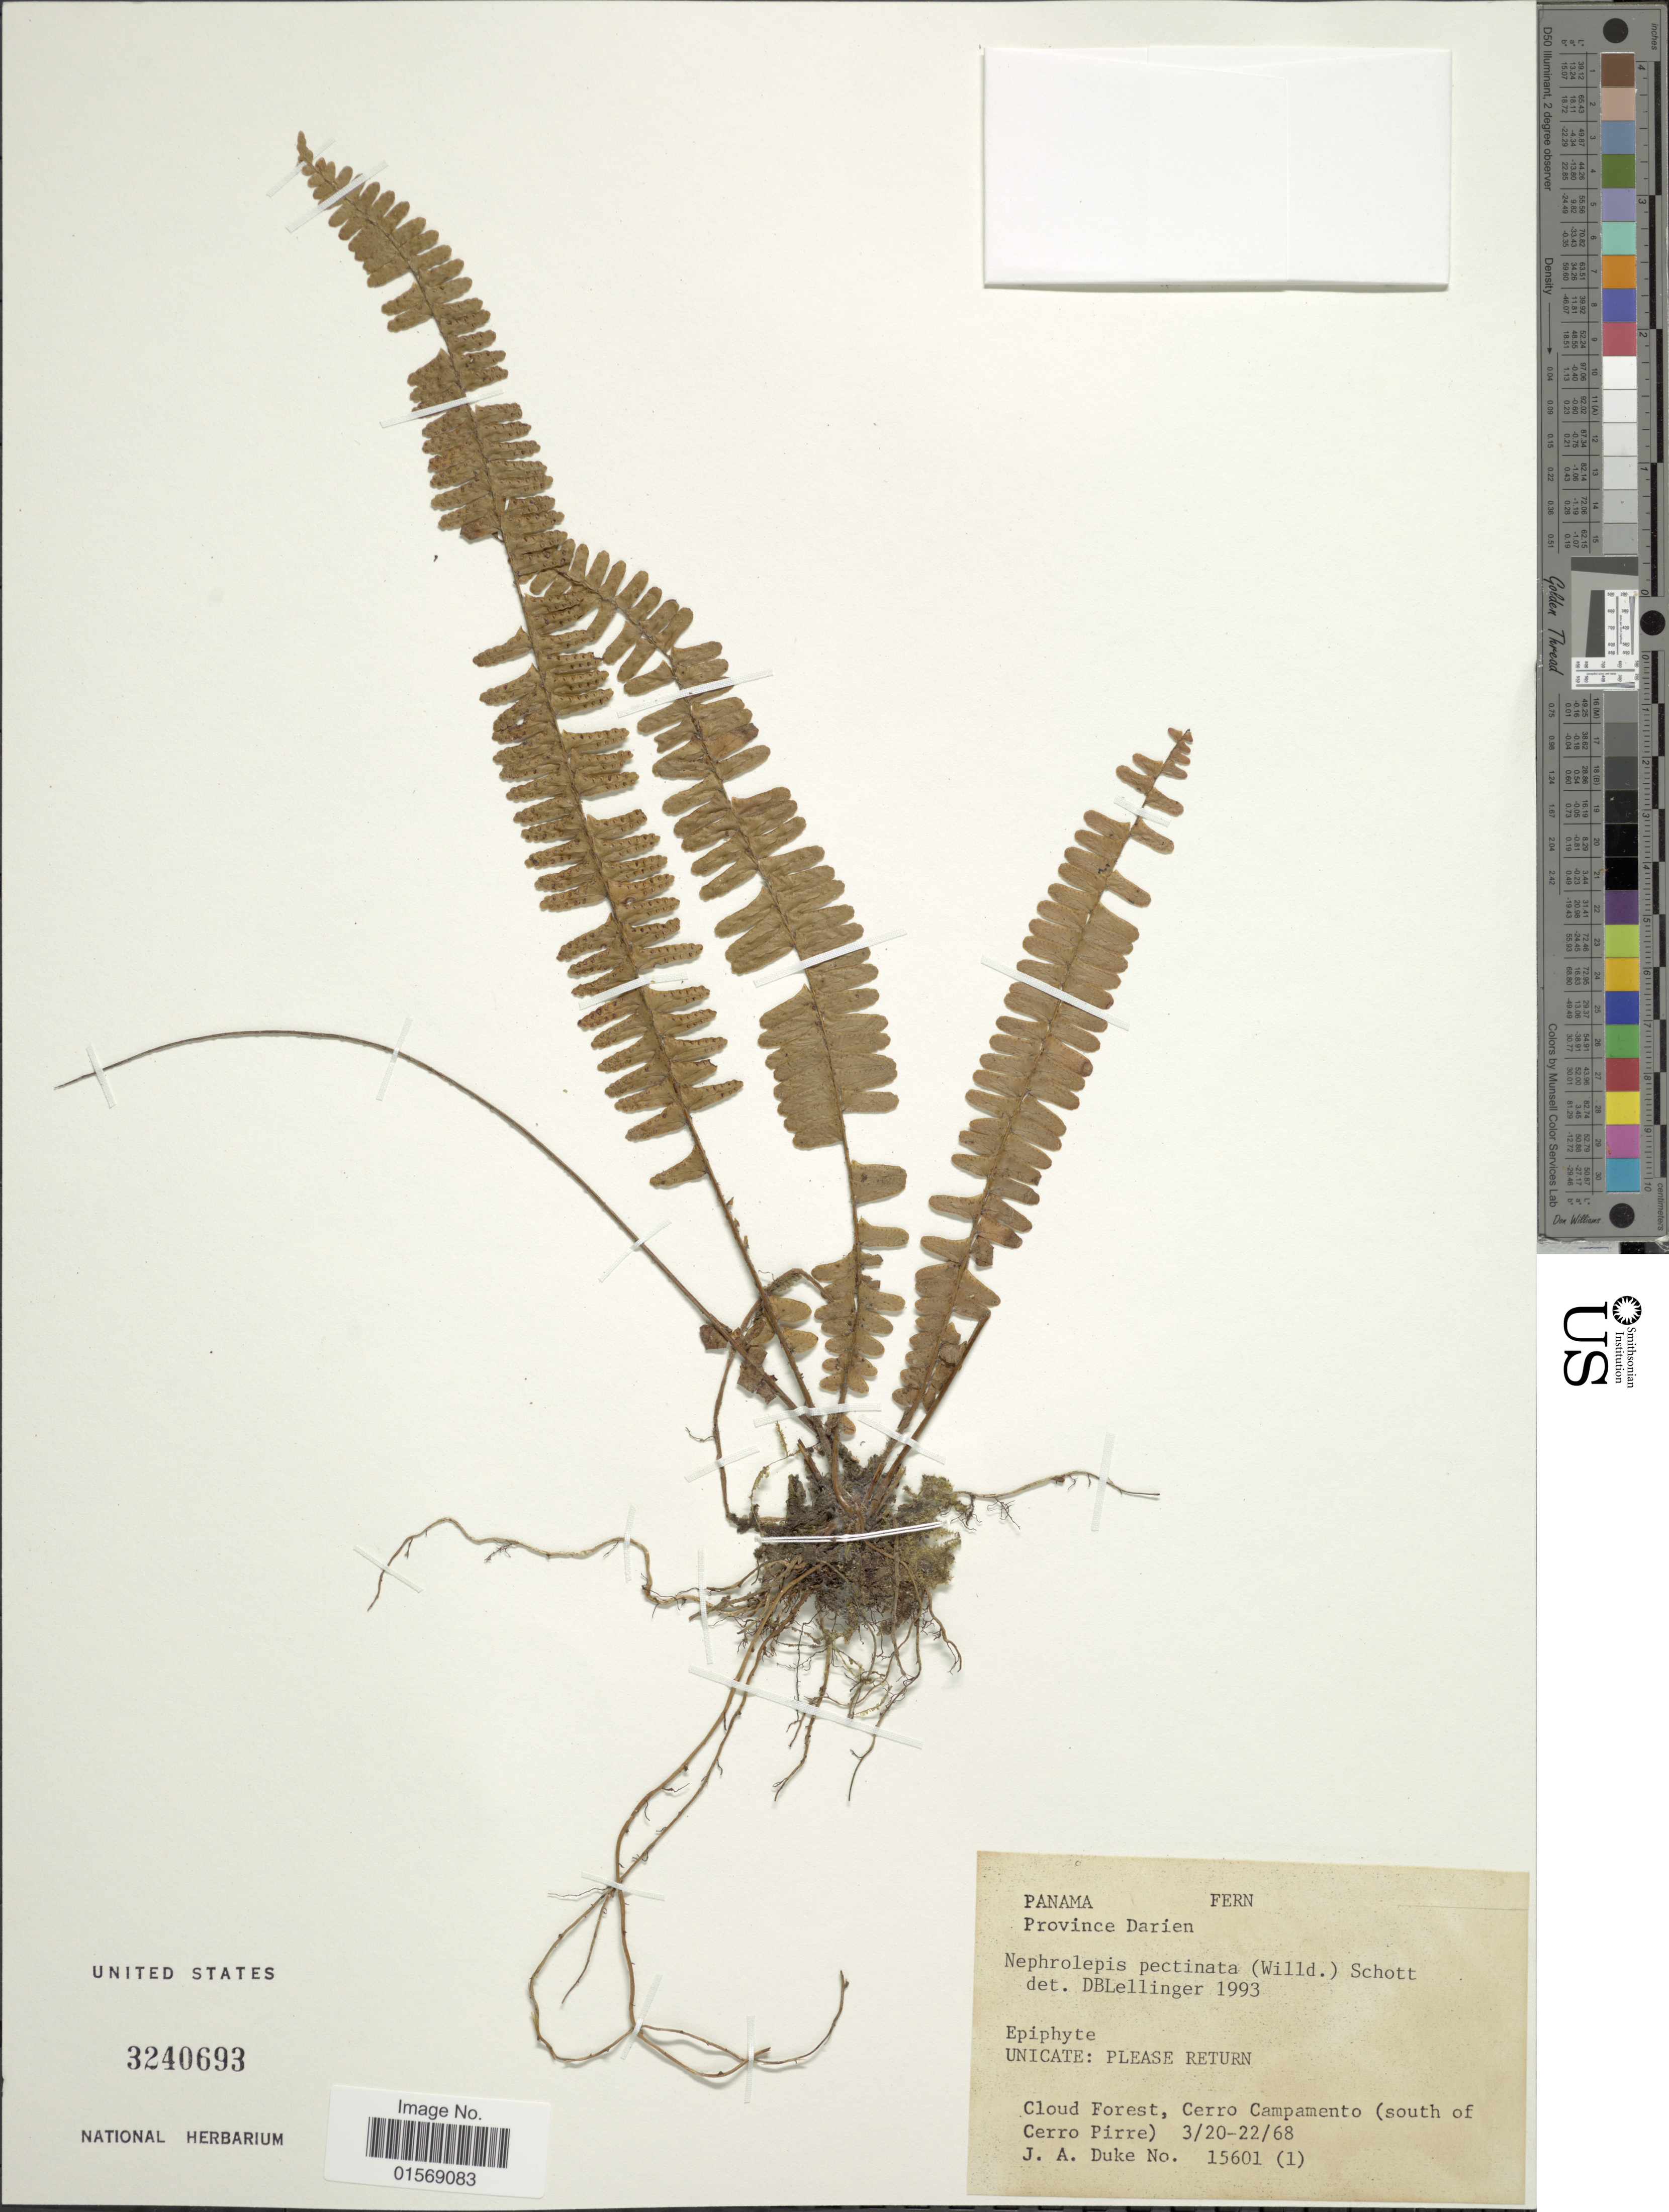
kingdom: Plantae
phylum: Tracheophyta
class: Polypodiopsida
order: Polypodiales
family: Nephrolepidaceae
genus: Nephrolepis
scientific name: Nephrolepis pectinata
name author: (Willd.) Schott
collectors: J. A. Duke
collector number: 15601 (1)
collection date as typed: Transcribed d/m/y: 20/3/68 to 22/3/68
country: Panama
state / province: Darién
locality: Panama, Province Darien. Cloud Forest, Cerro Campamento (south of Cerro Pirre).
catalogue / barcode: US 3240693